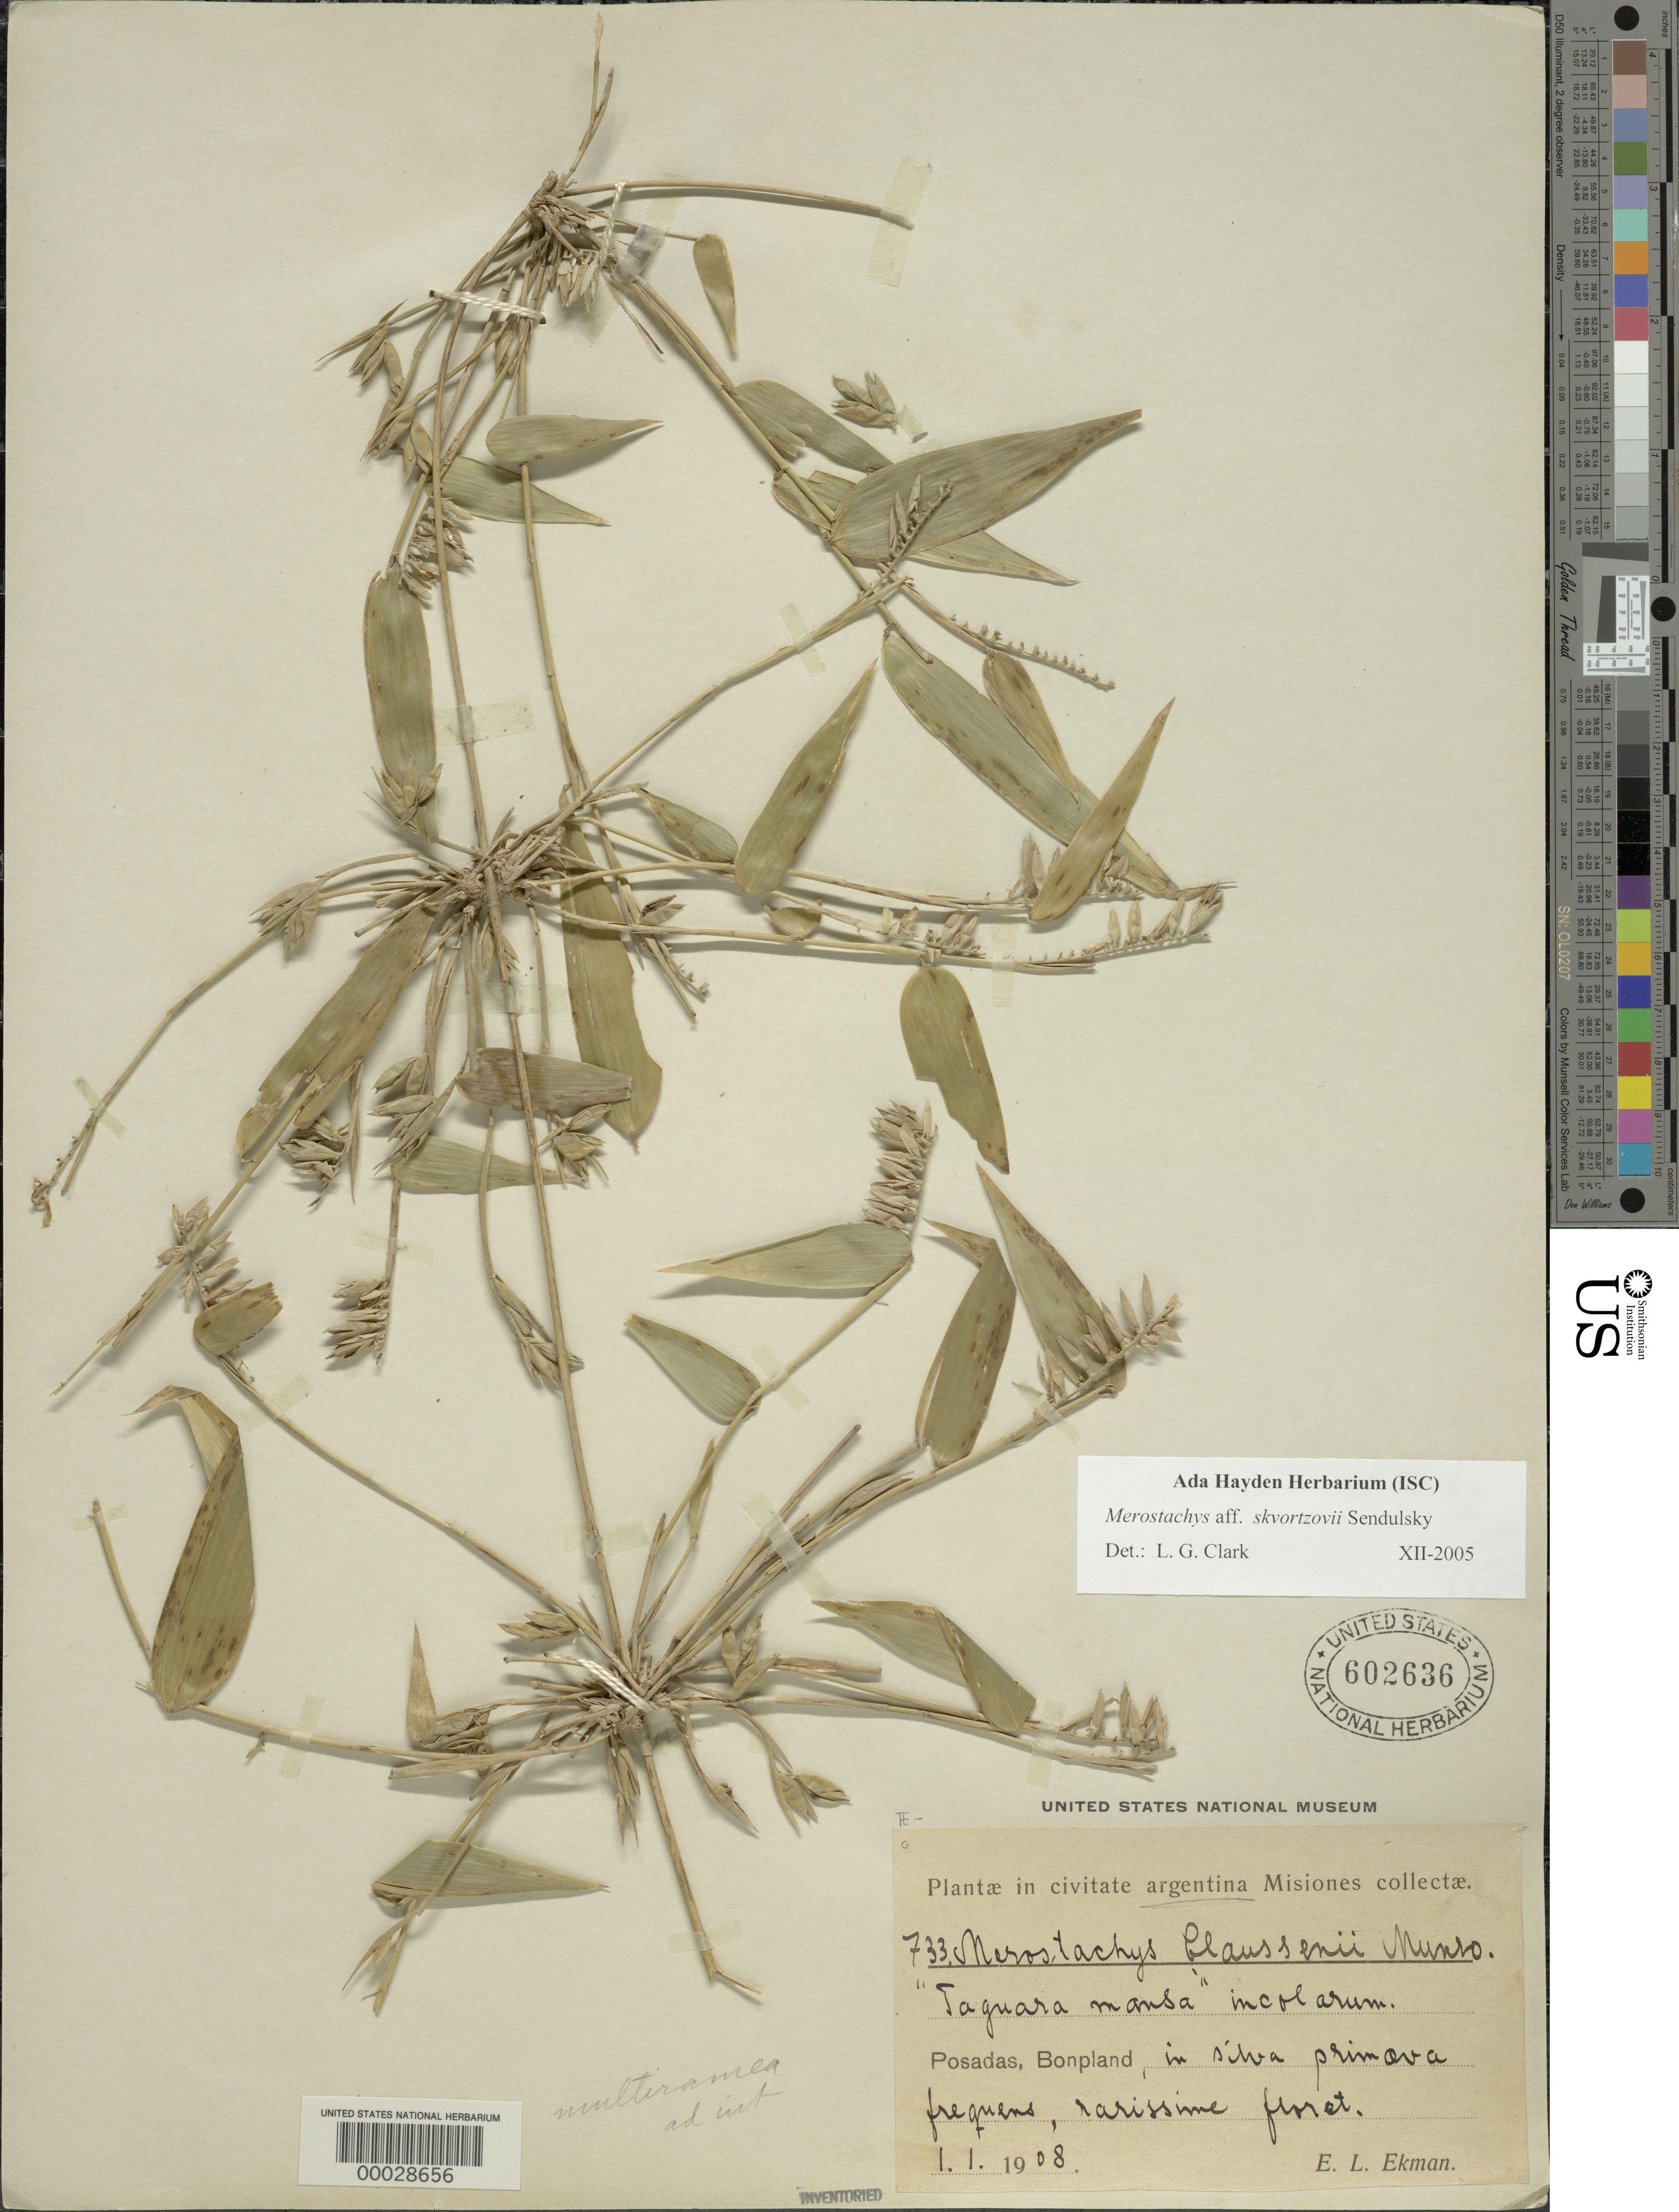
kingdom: Plantae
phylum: Tracheophyta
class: Liliopsida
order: Poales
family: Poaceae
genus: Merostachys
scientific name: Merostachys skvortzovii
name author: Send.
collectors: E. L. Ekman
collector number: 733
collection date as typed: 01 Jan 1908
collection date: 1908-01-01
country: Argentina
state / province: Misiones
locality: Posadas, Bonpland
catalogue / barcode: US 602636